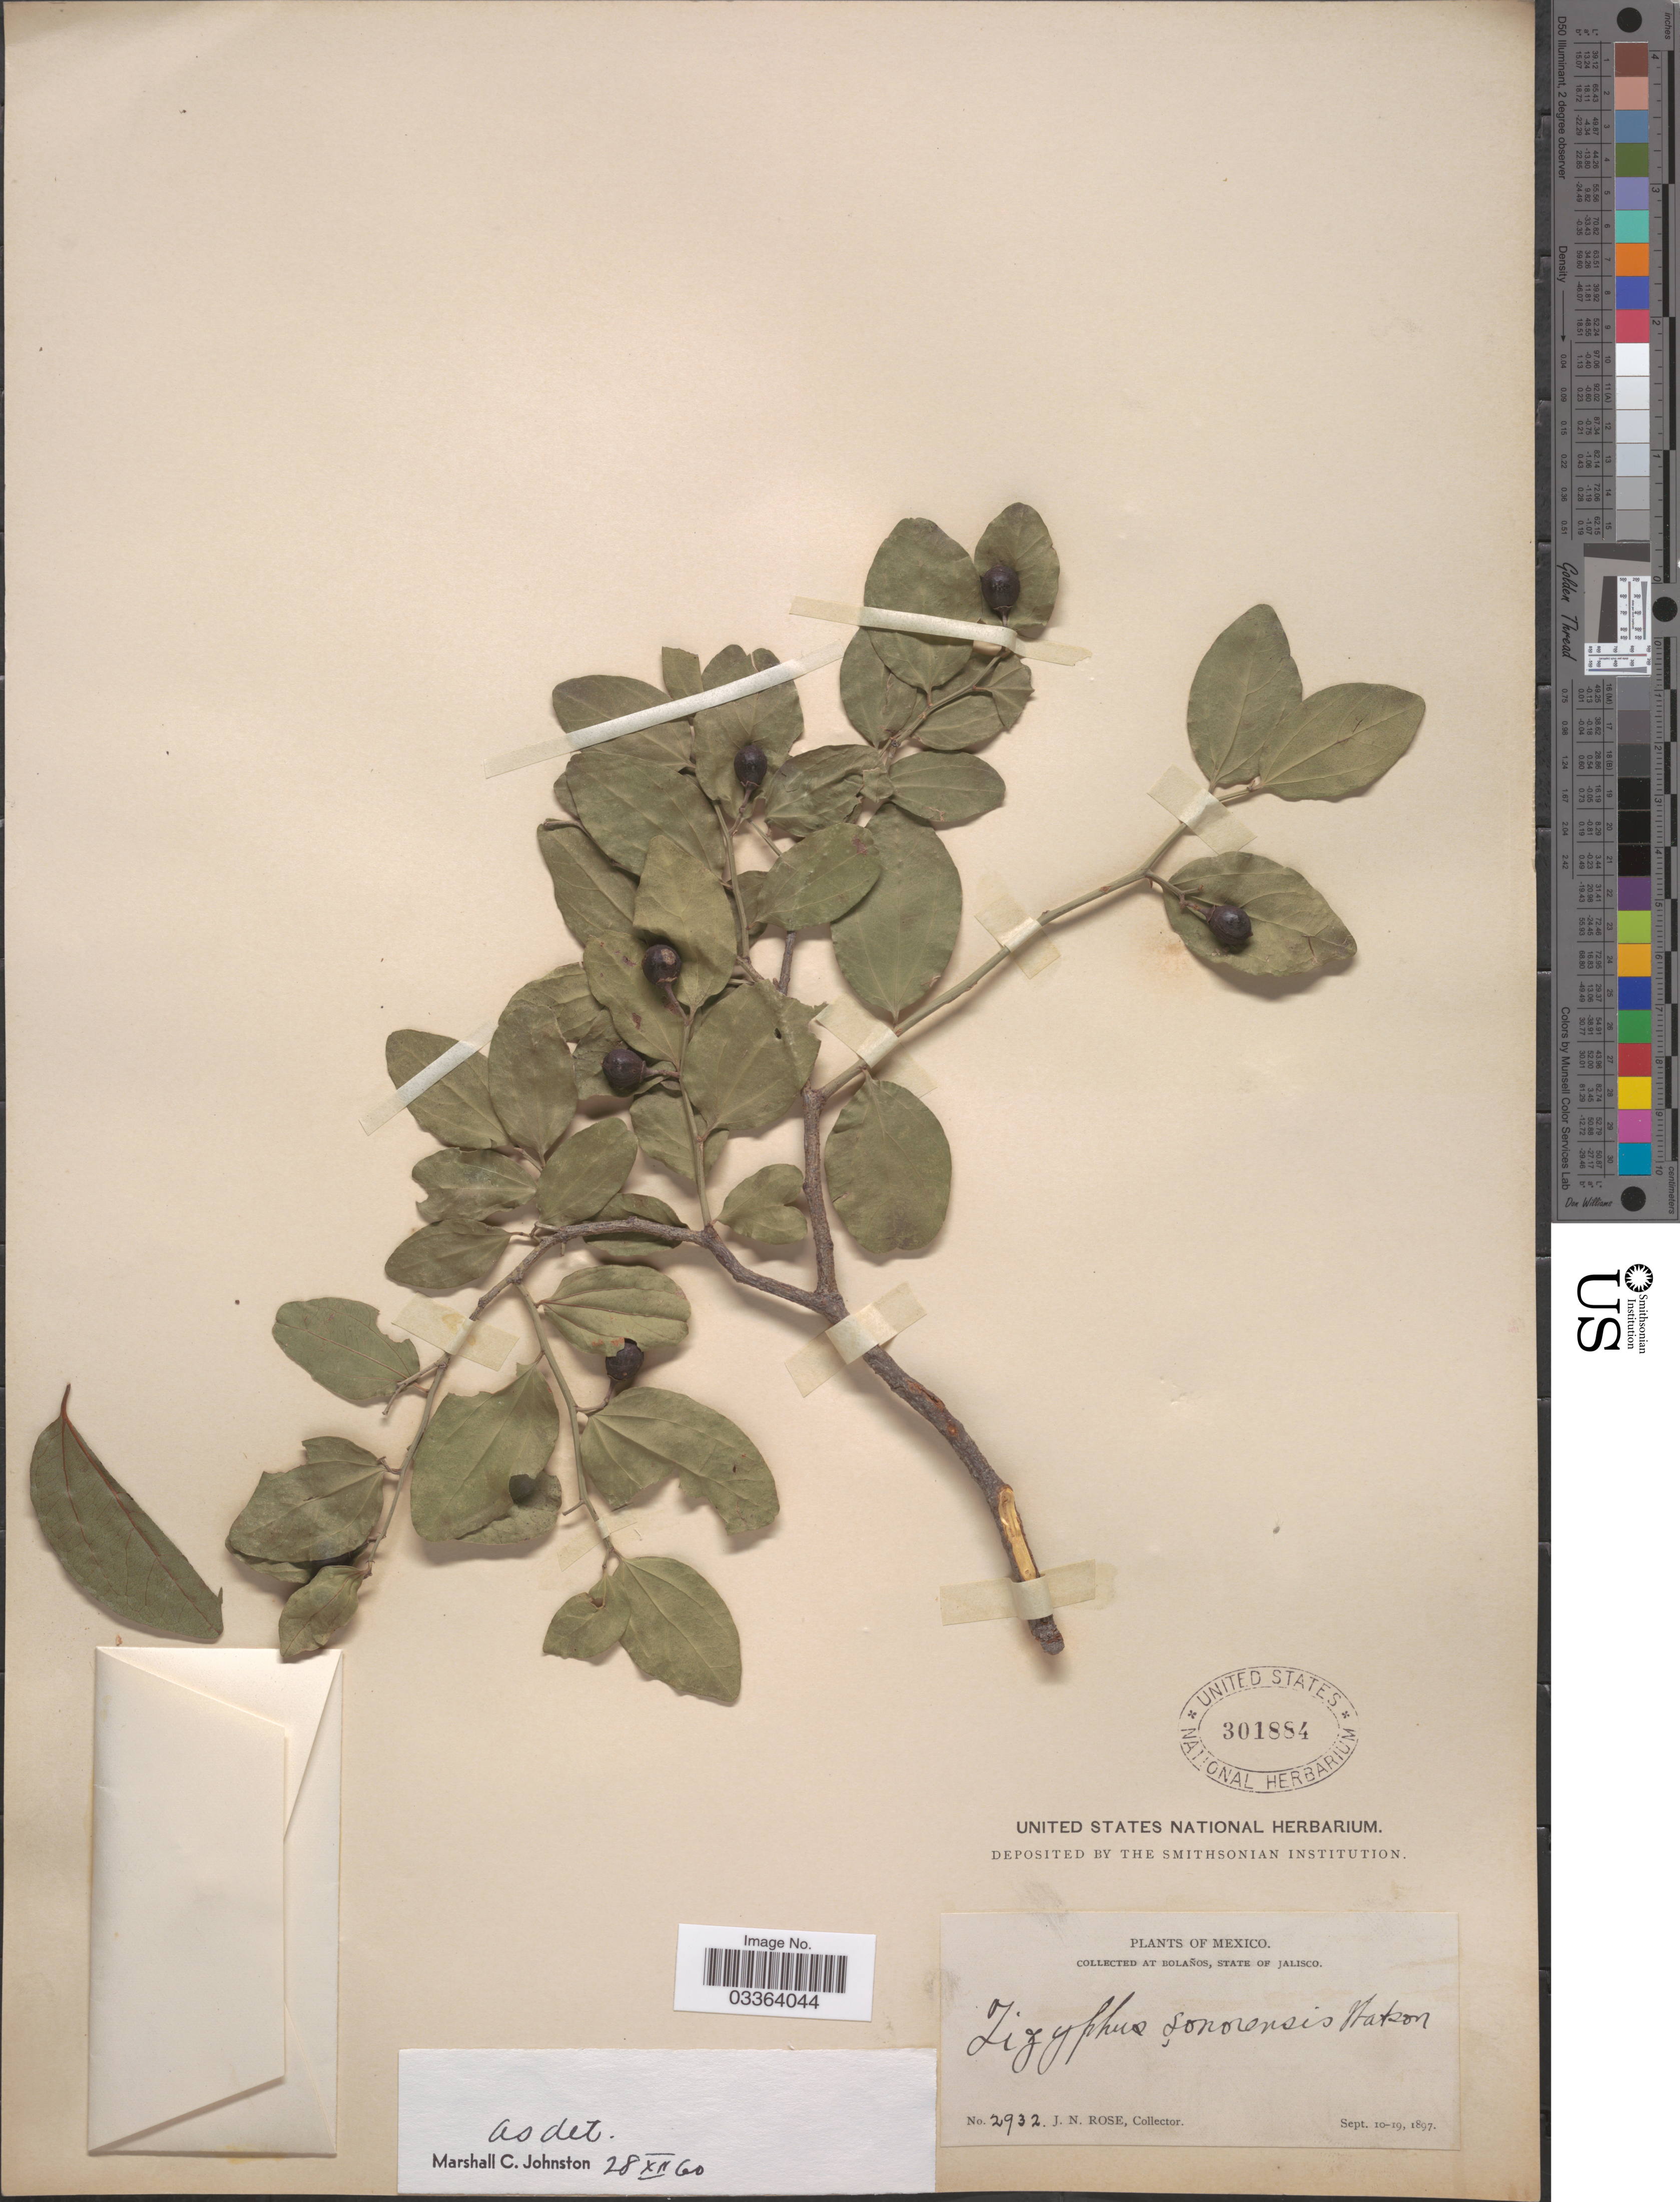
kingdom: Plantae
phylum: Tracheophyta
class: Magnoliopsida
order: Rosales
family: Rhamnaceae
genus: Sarcomphalus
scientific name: Sarcomphalus amole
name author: (Sessé & Moc.) Hauenschild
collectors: J. N. Rose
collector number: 2932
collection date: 1897-09-10/1897-09-19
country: Mexico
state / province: Jalisco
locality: At Bolaños.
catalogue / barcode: US 301884